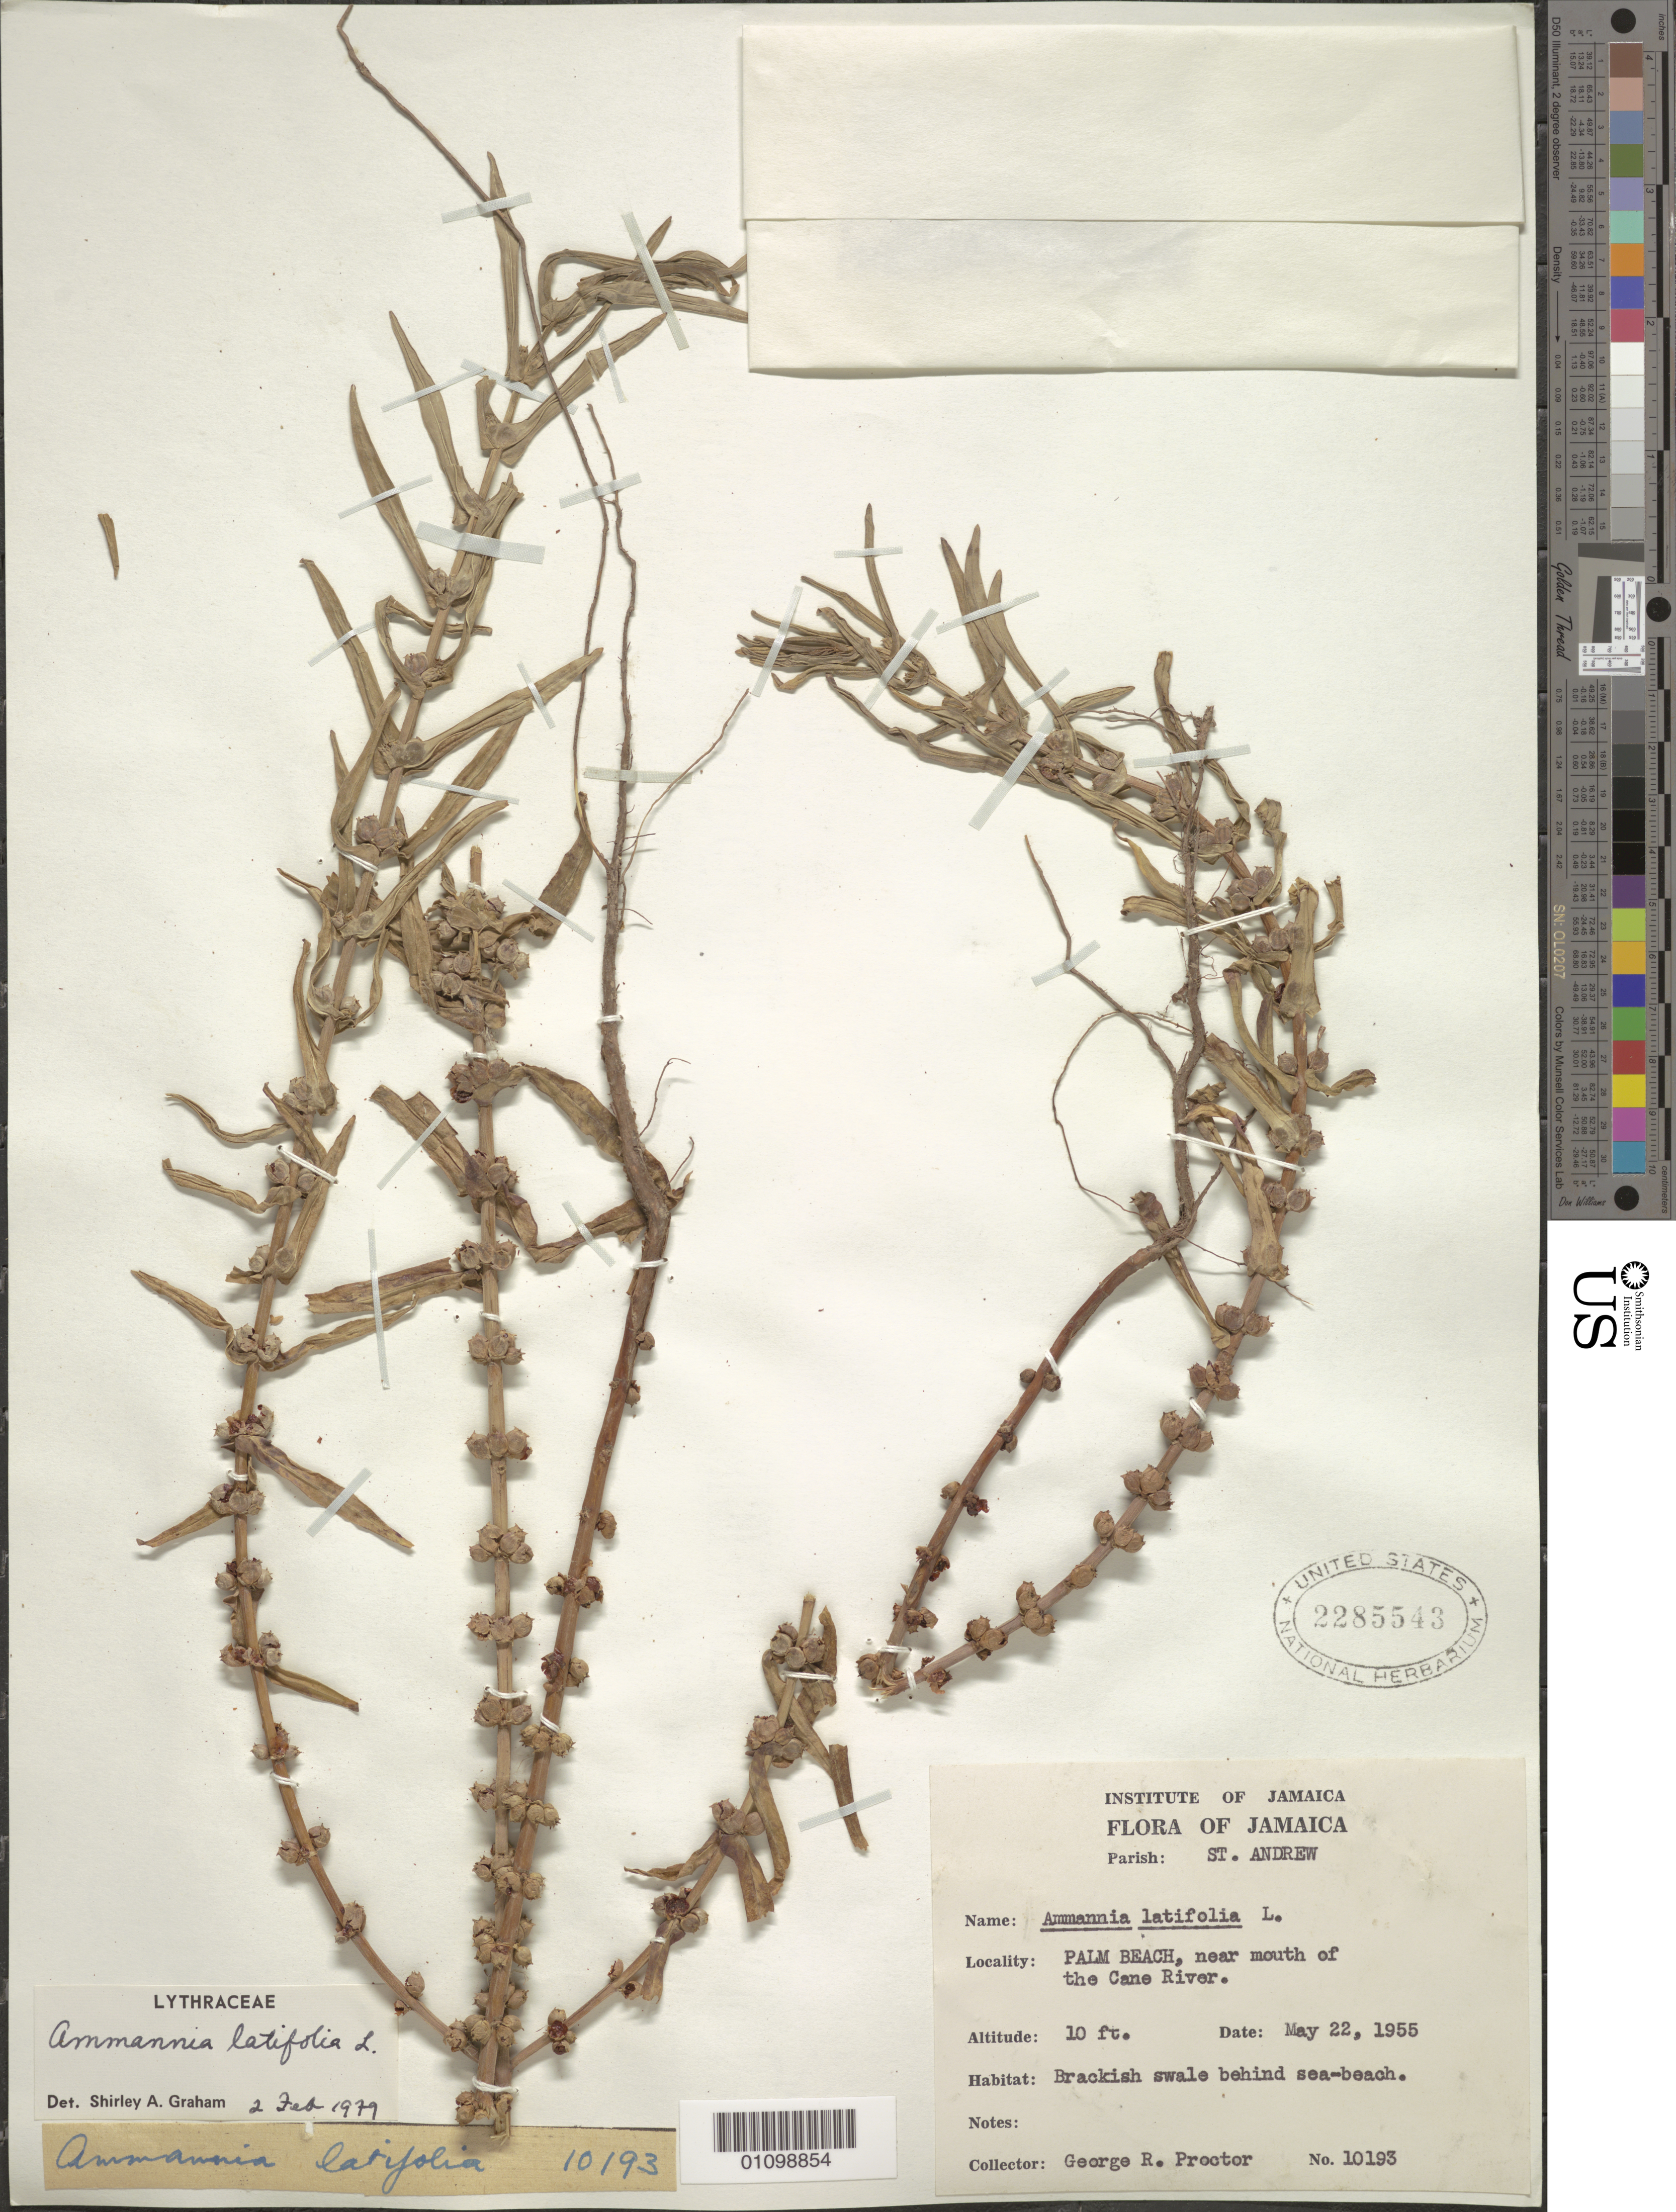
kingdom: Plantae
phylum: Tracheophyta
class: Magnoliopsida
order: Myrtales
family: Lythraceae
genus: Ammannia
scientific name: Ammannia latifolia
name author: L.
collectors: G. R. Proctor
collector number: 10193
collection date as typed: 22 May 1955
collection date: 1955-05-22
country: Jamaica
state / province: Saint Andrew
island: Jamaica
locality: Palm Beach, near mouth of the Cane River.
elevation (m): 3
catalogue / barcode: US 2285543